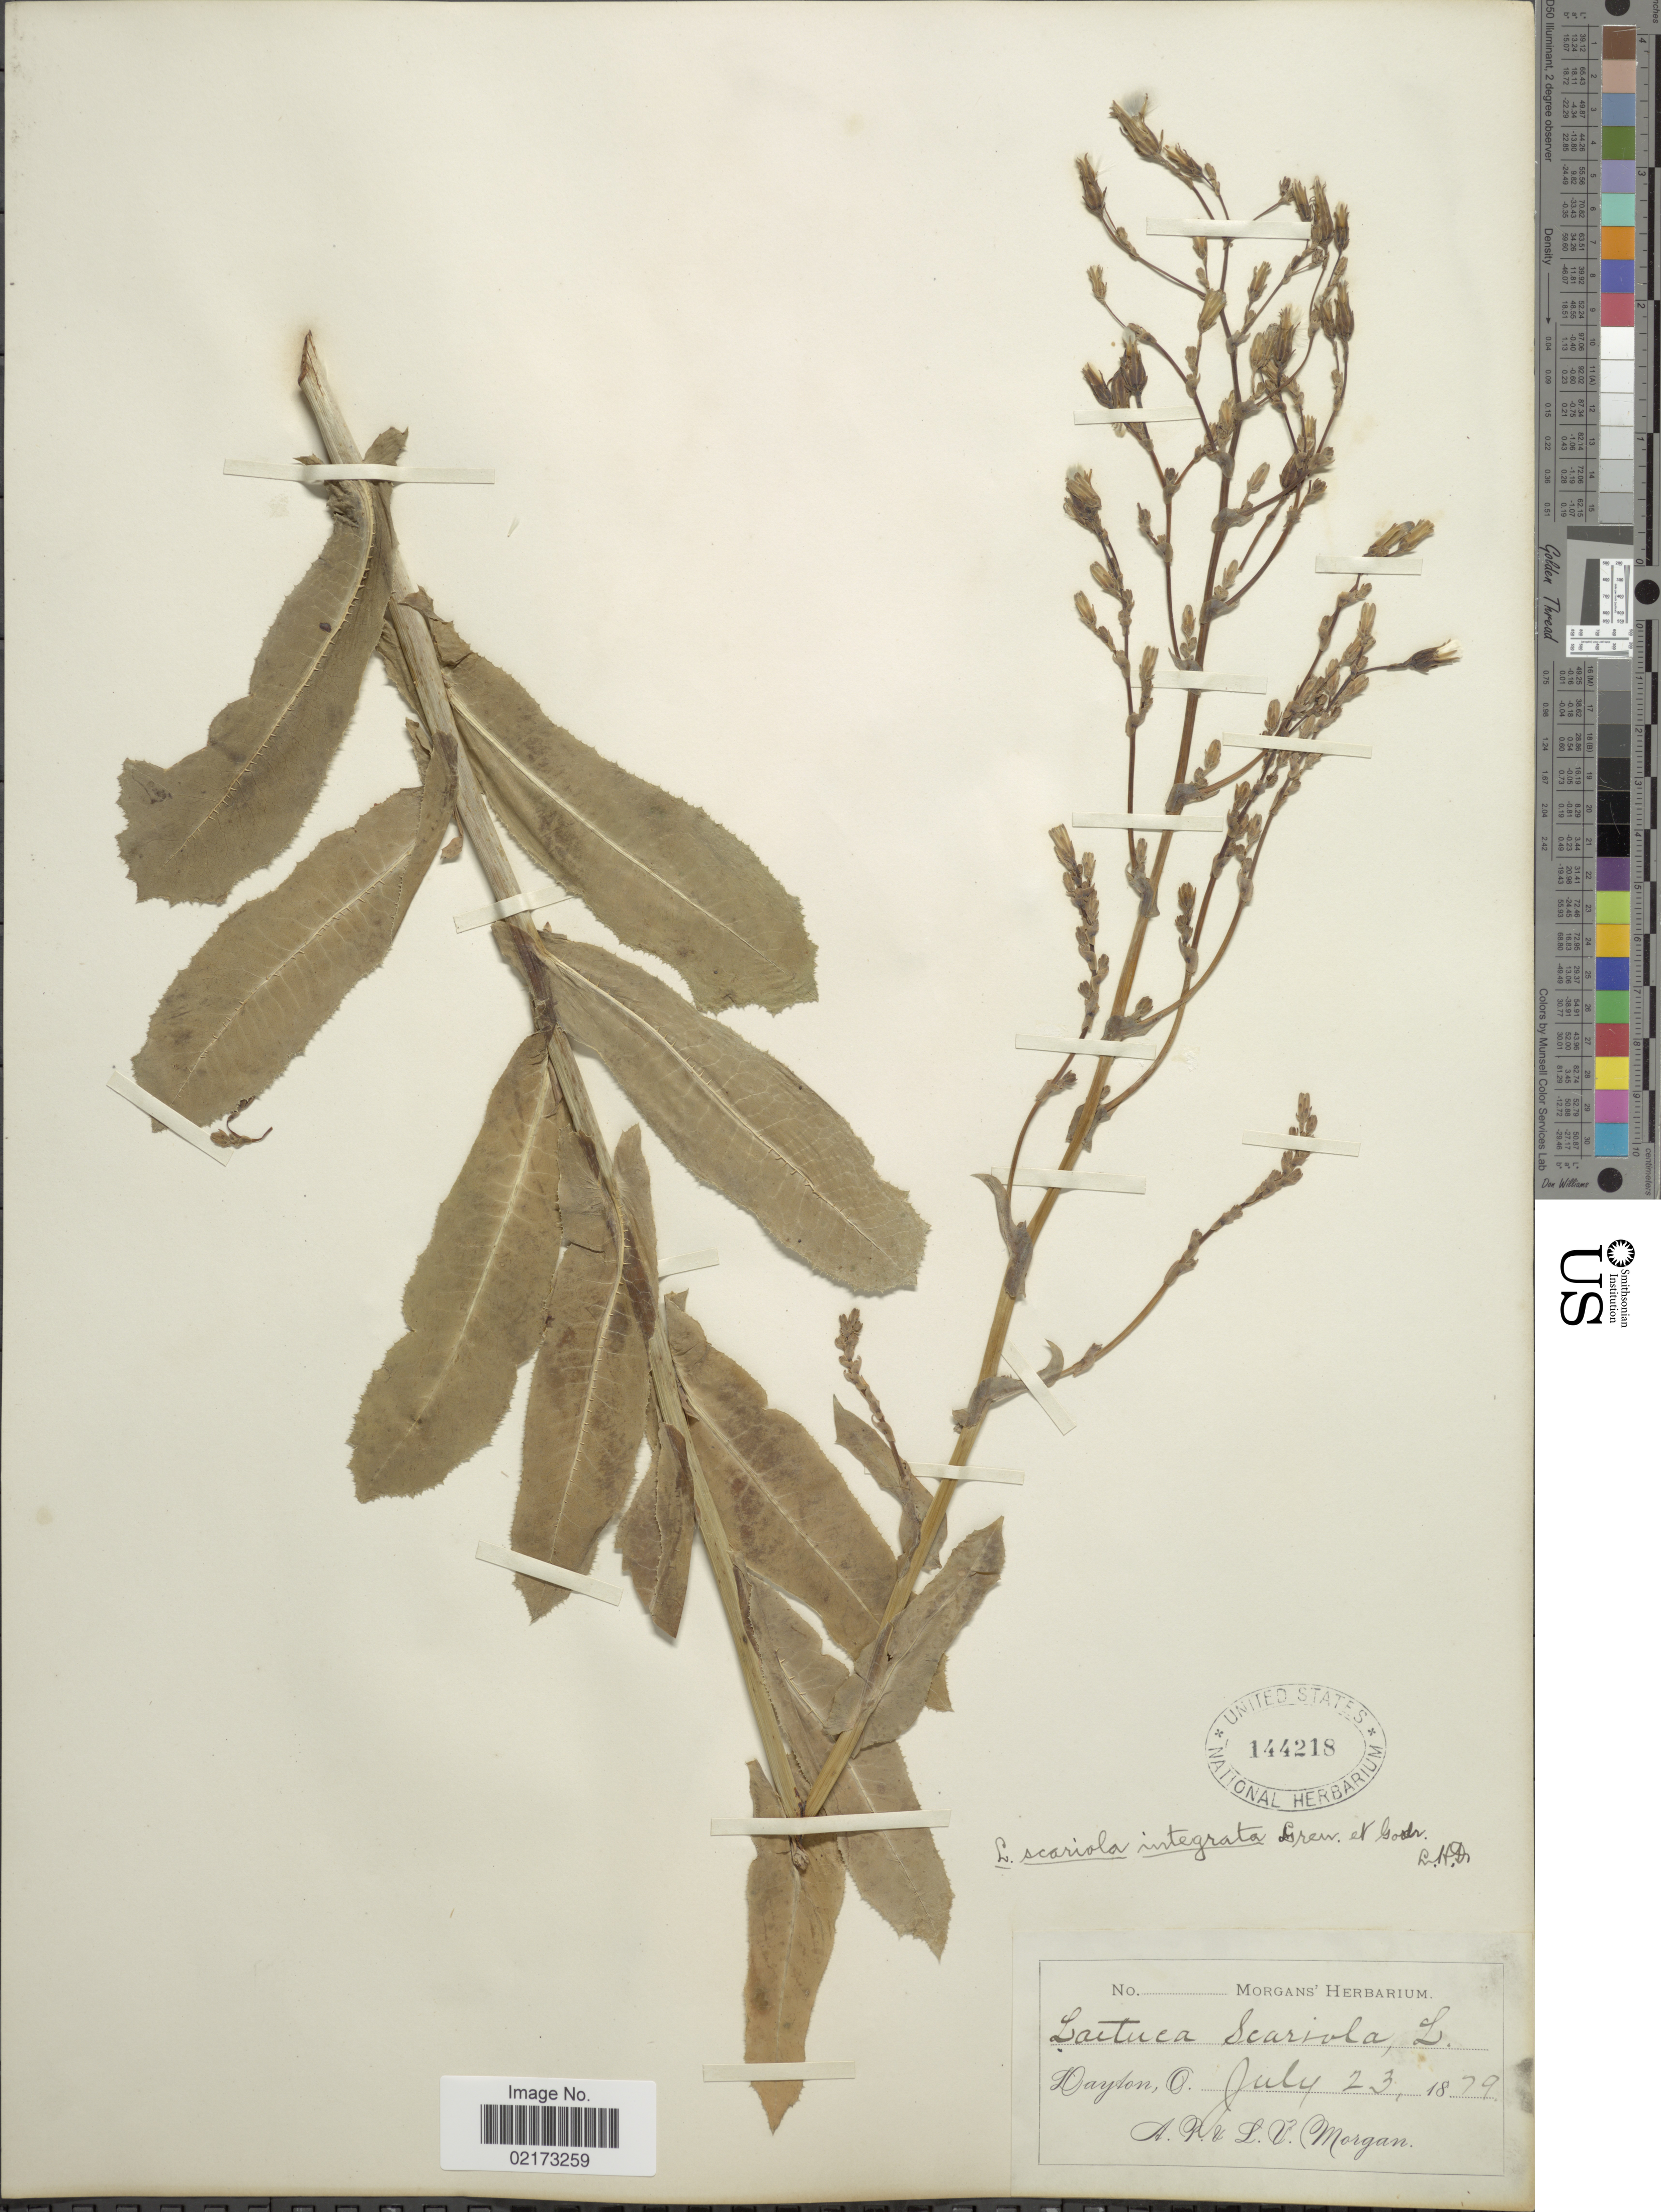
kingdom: Plantae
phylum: Tracheophyta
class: Magnoliopsida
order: Asterales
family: Asteraceae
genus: Lactuca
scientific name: Lactuca serriola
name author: L.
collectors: A. Morgan & L. Morgan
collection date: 1879-07-23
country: United States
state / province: Ohio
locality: Dayton, O.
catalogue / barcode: US 144218